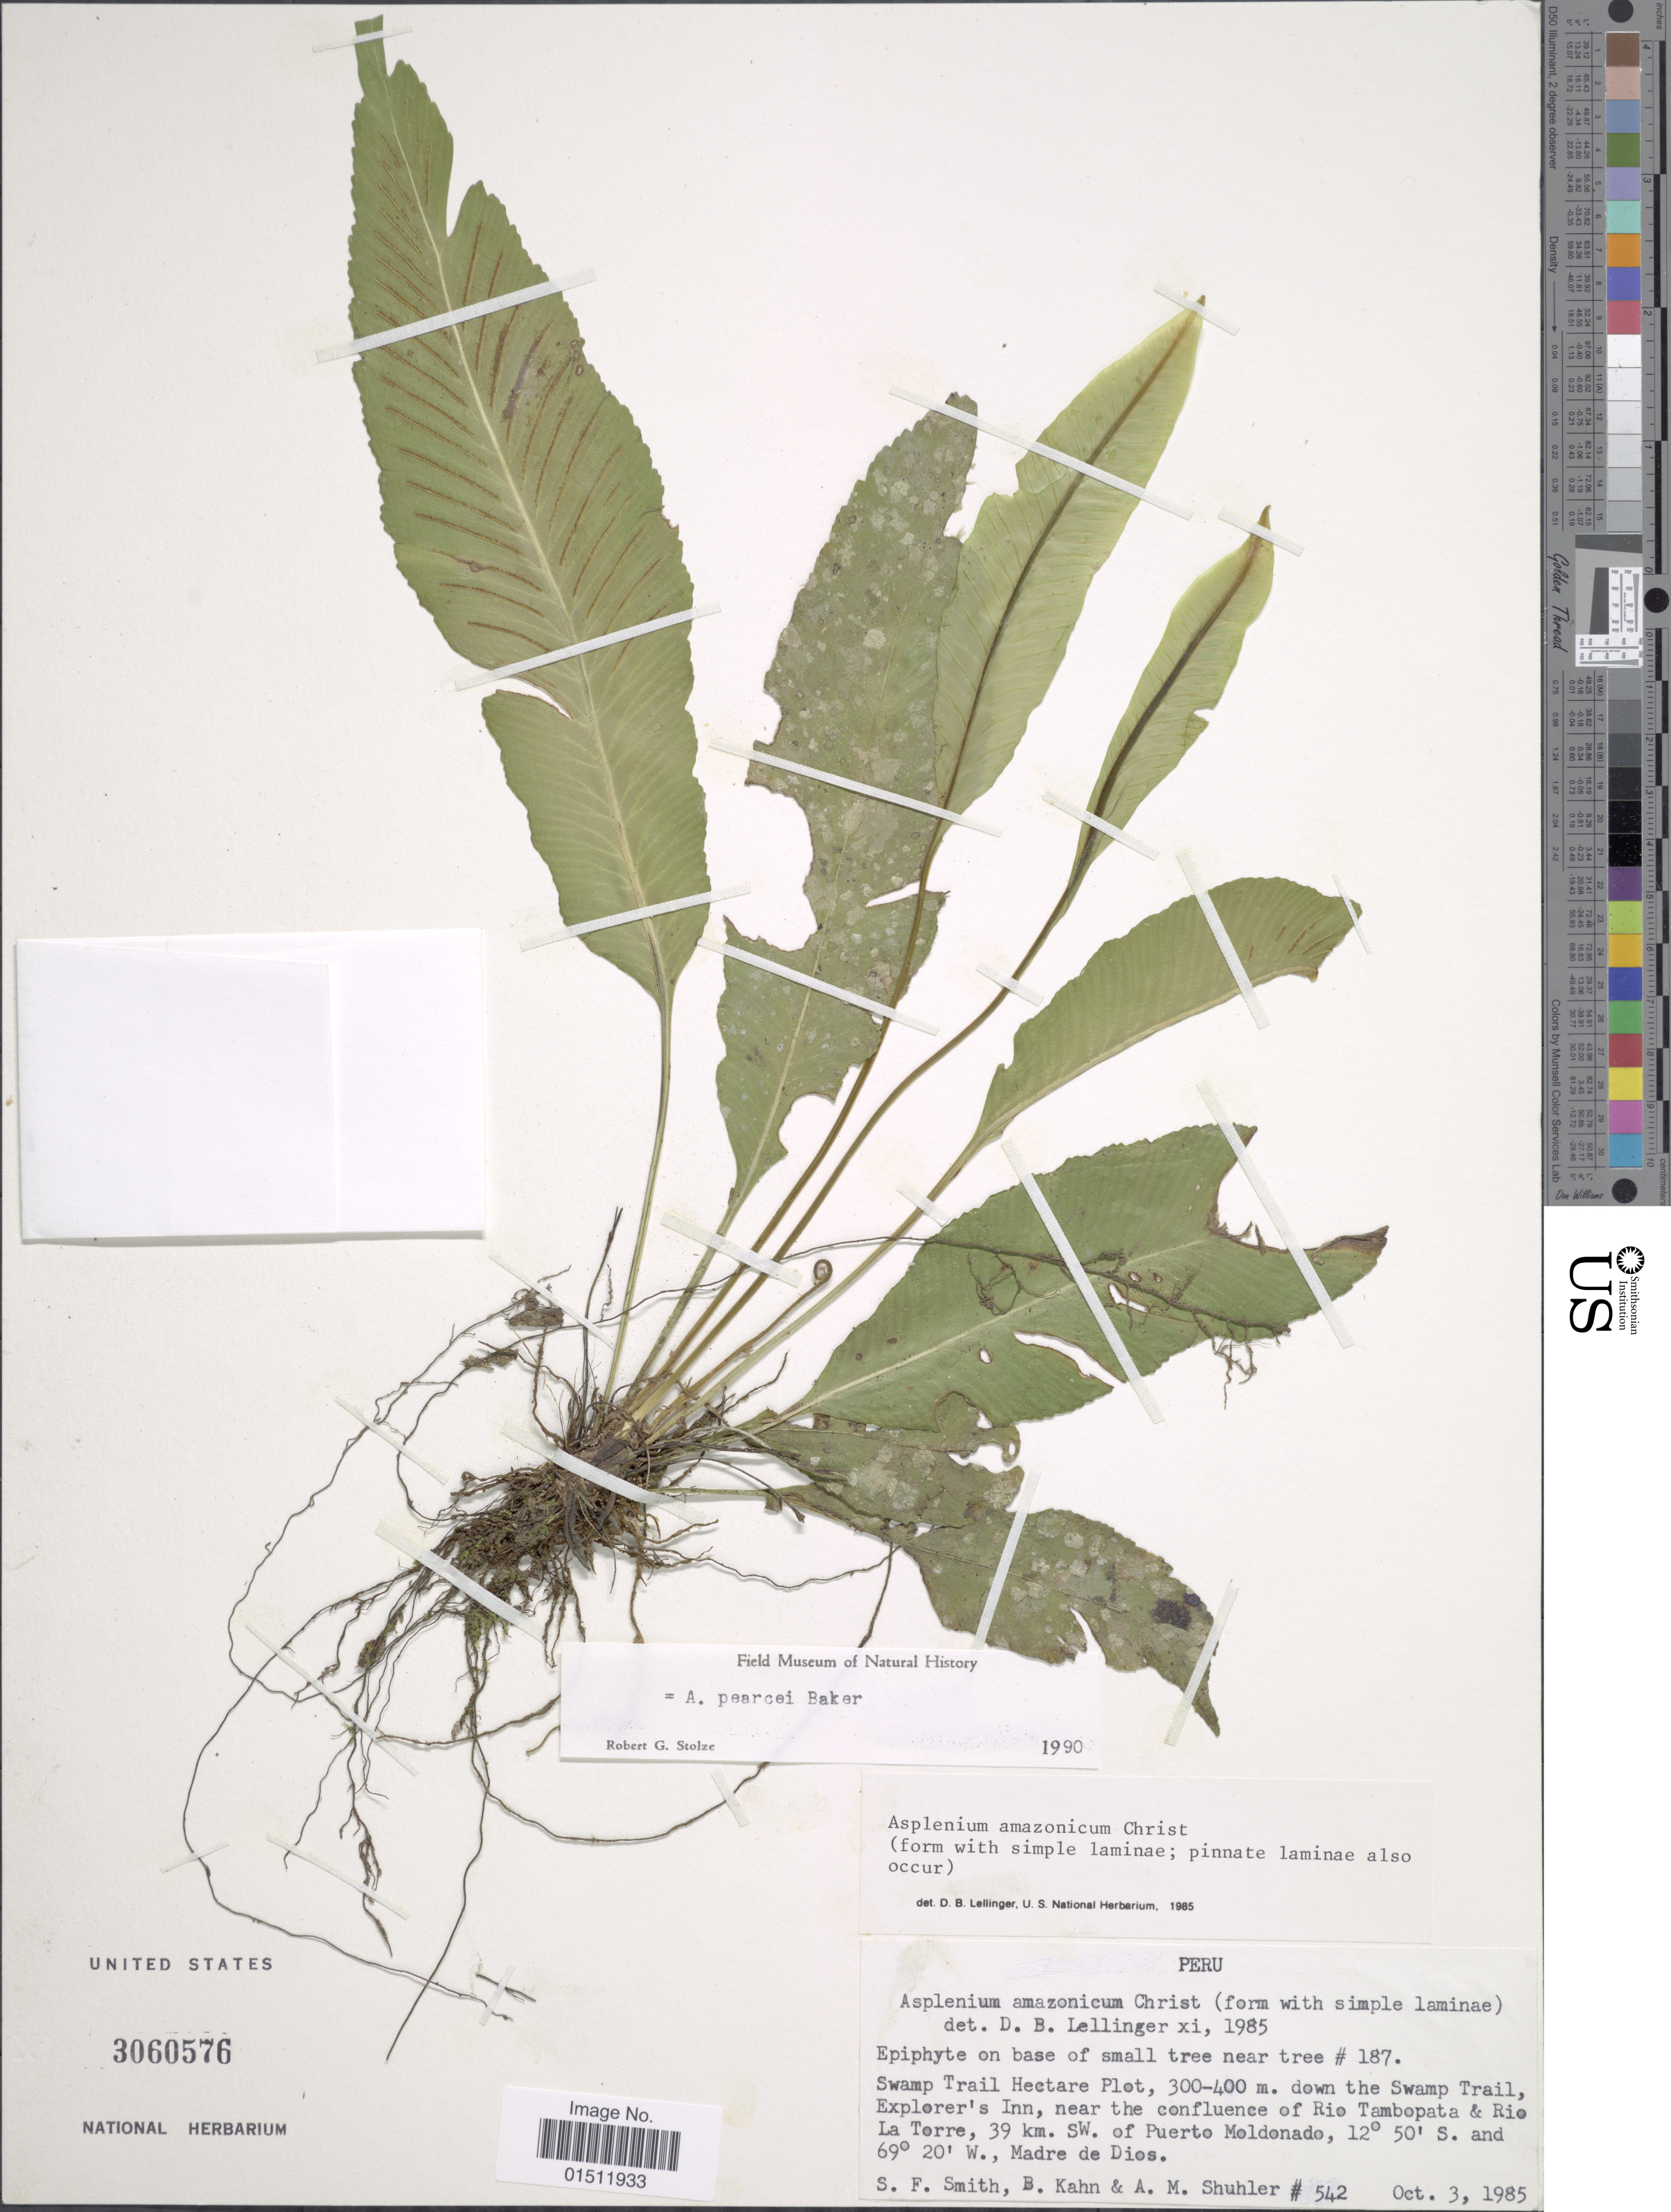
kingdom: Plantae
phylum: Tracheophyta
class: Polypodiopsida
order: Polypodiales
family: Aspleniaceae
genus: Asplenium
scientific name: Asplenium pearcei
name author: Baker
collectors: S.F. Smith, B. Kahn & A. Shuhler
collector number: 542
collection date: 1985-10-03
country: Peru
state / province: Madre de Dios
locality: Swamp Trail Hectare Plot, down the Swamp Trail, Explorer's Inn, near the confluence of Rio Tambopata & Rio La Torre, 39 km. SW. of Puerto Moldonado and Madre de Dios.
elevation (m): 300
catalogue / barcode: US 3060576